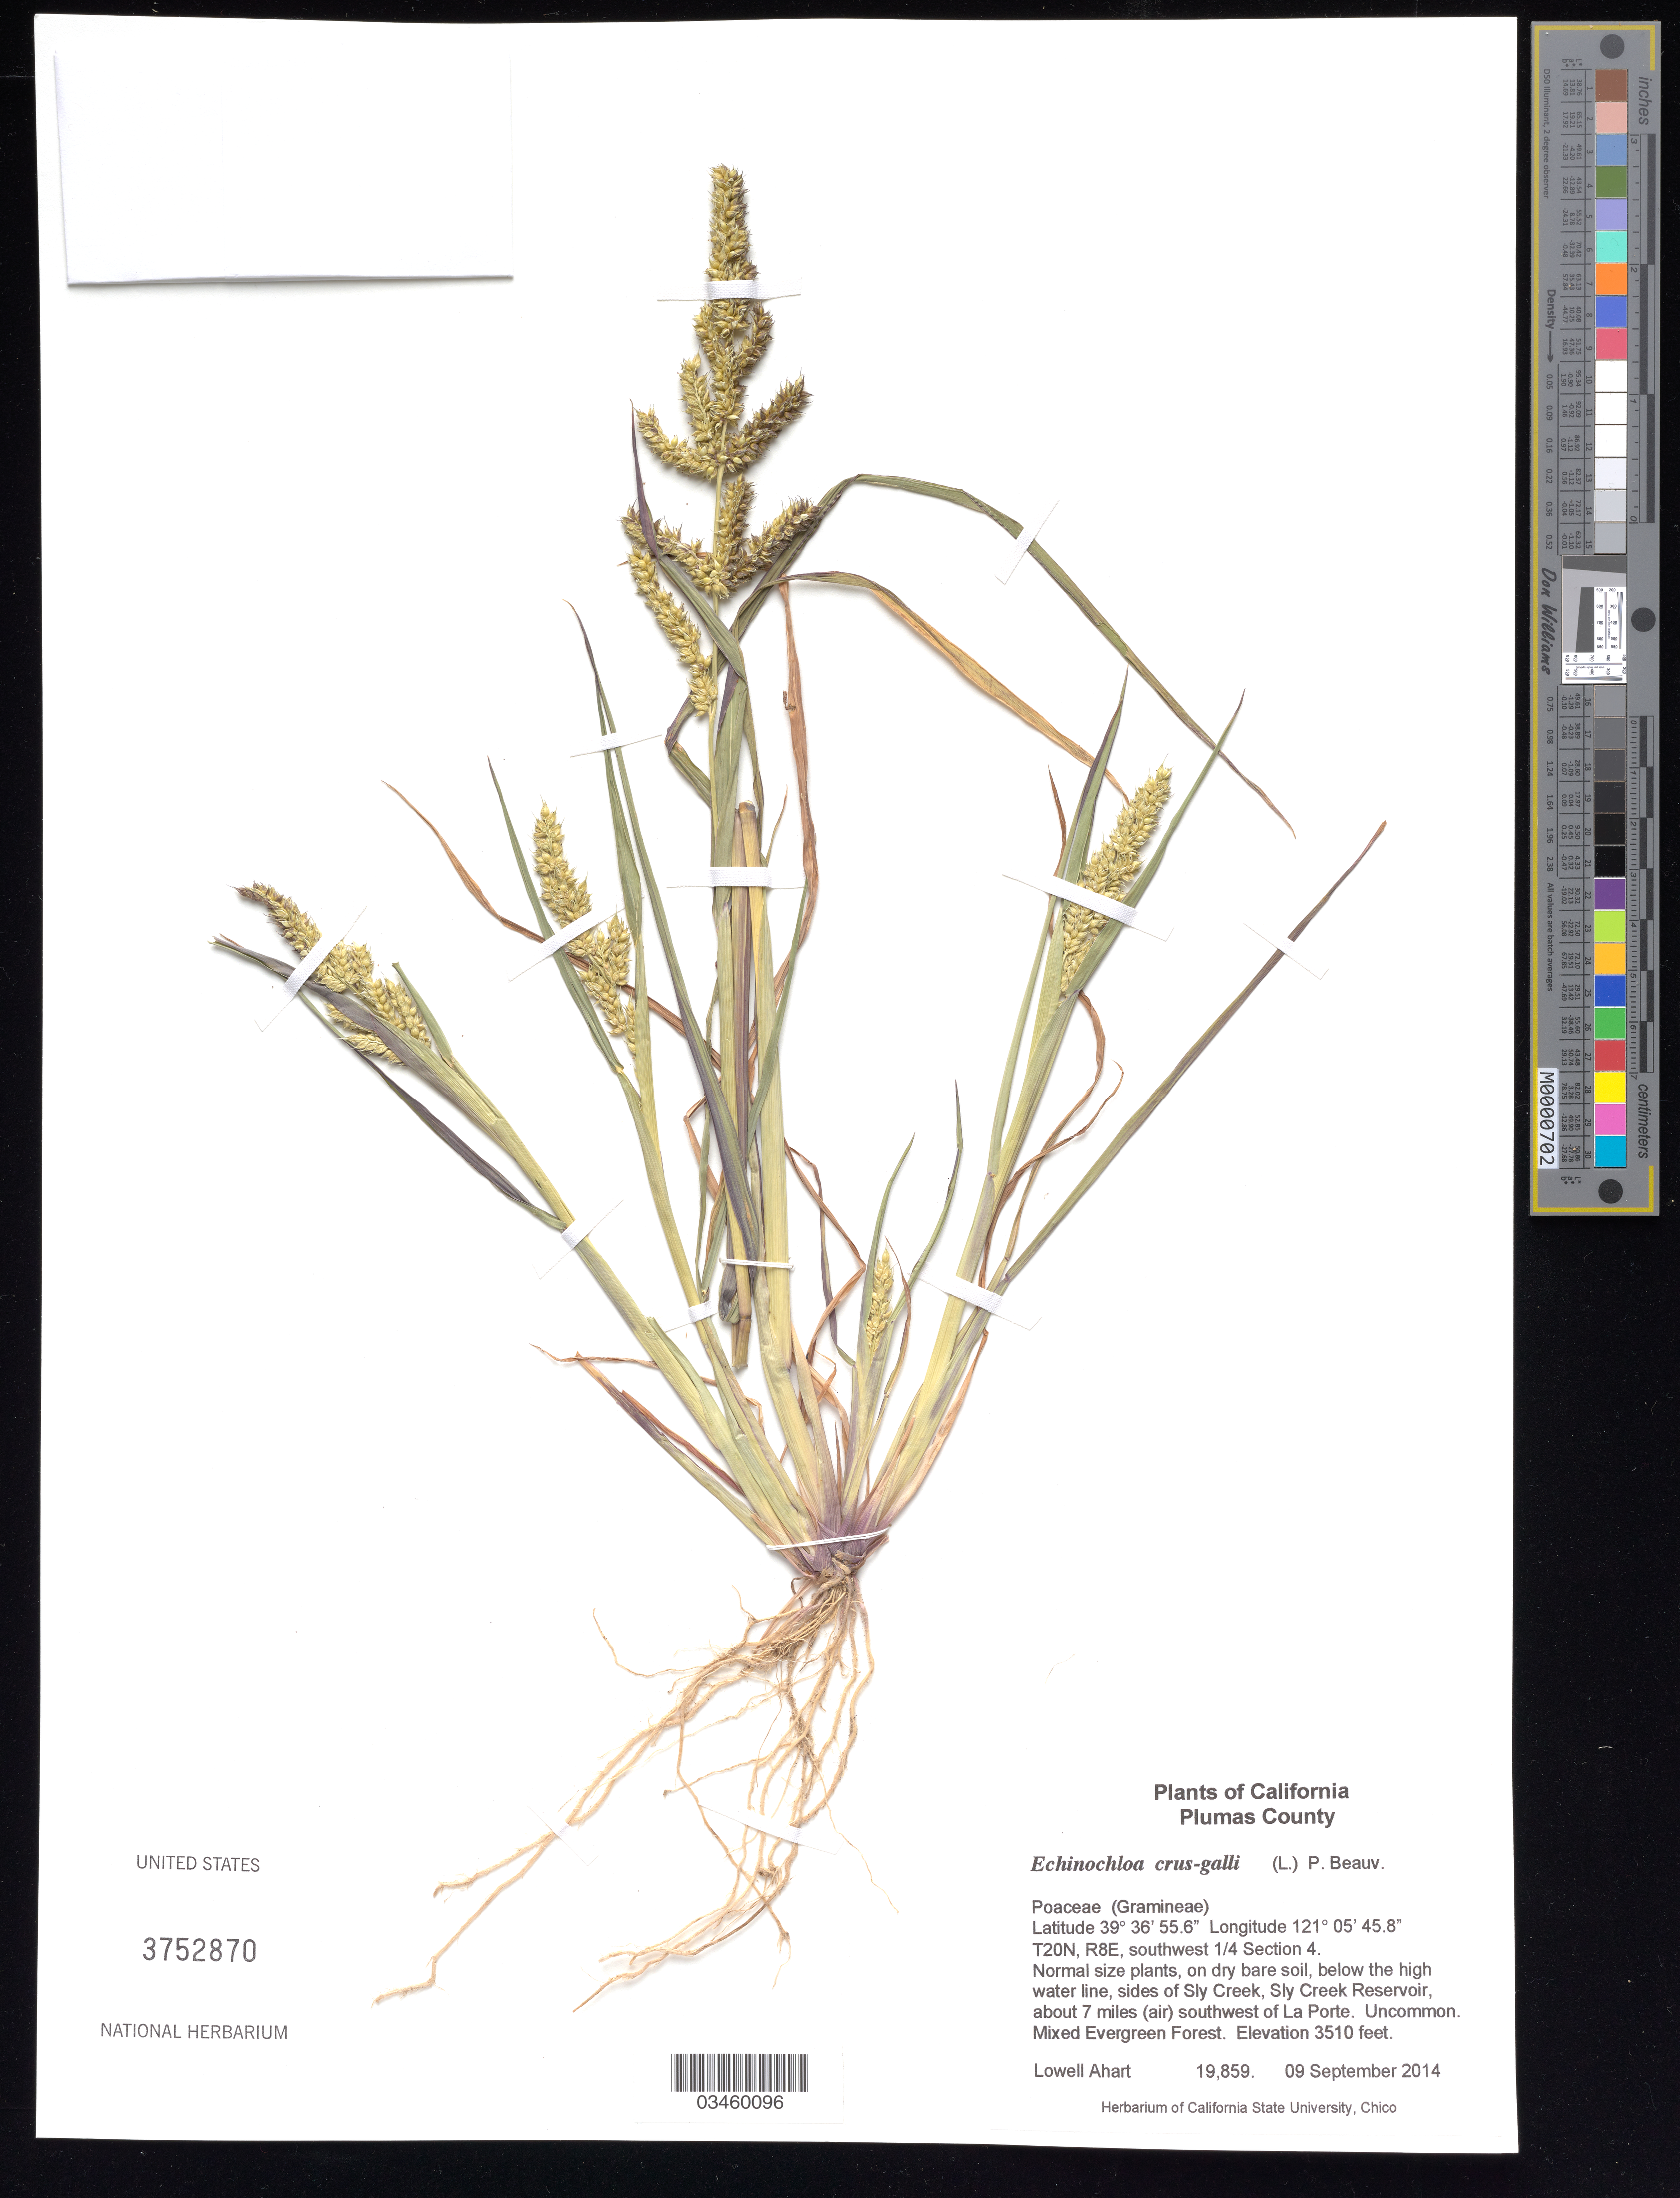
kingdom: Plantae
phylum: Tracheophyta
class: Liliopsida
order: Poales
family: Poaceae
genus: Echinochloa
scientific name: Echinochloa crus-galli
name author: (L.) P. Beauv.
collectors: L. Ahart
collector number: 19859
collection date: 2014-09-09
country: United States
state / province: California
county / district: Plumas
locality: Below the high water line, sides of Sly Creek, Sly Creek Reservoir, about 7 miles (air) southwest of La Porte.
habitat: Dry bare soil. Mixed Evergreen Forest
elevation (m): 1070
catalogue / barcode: US 3752870